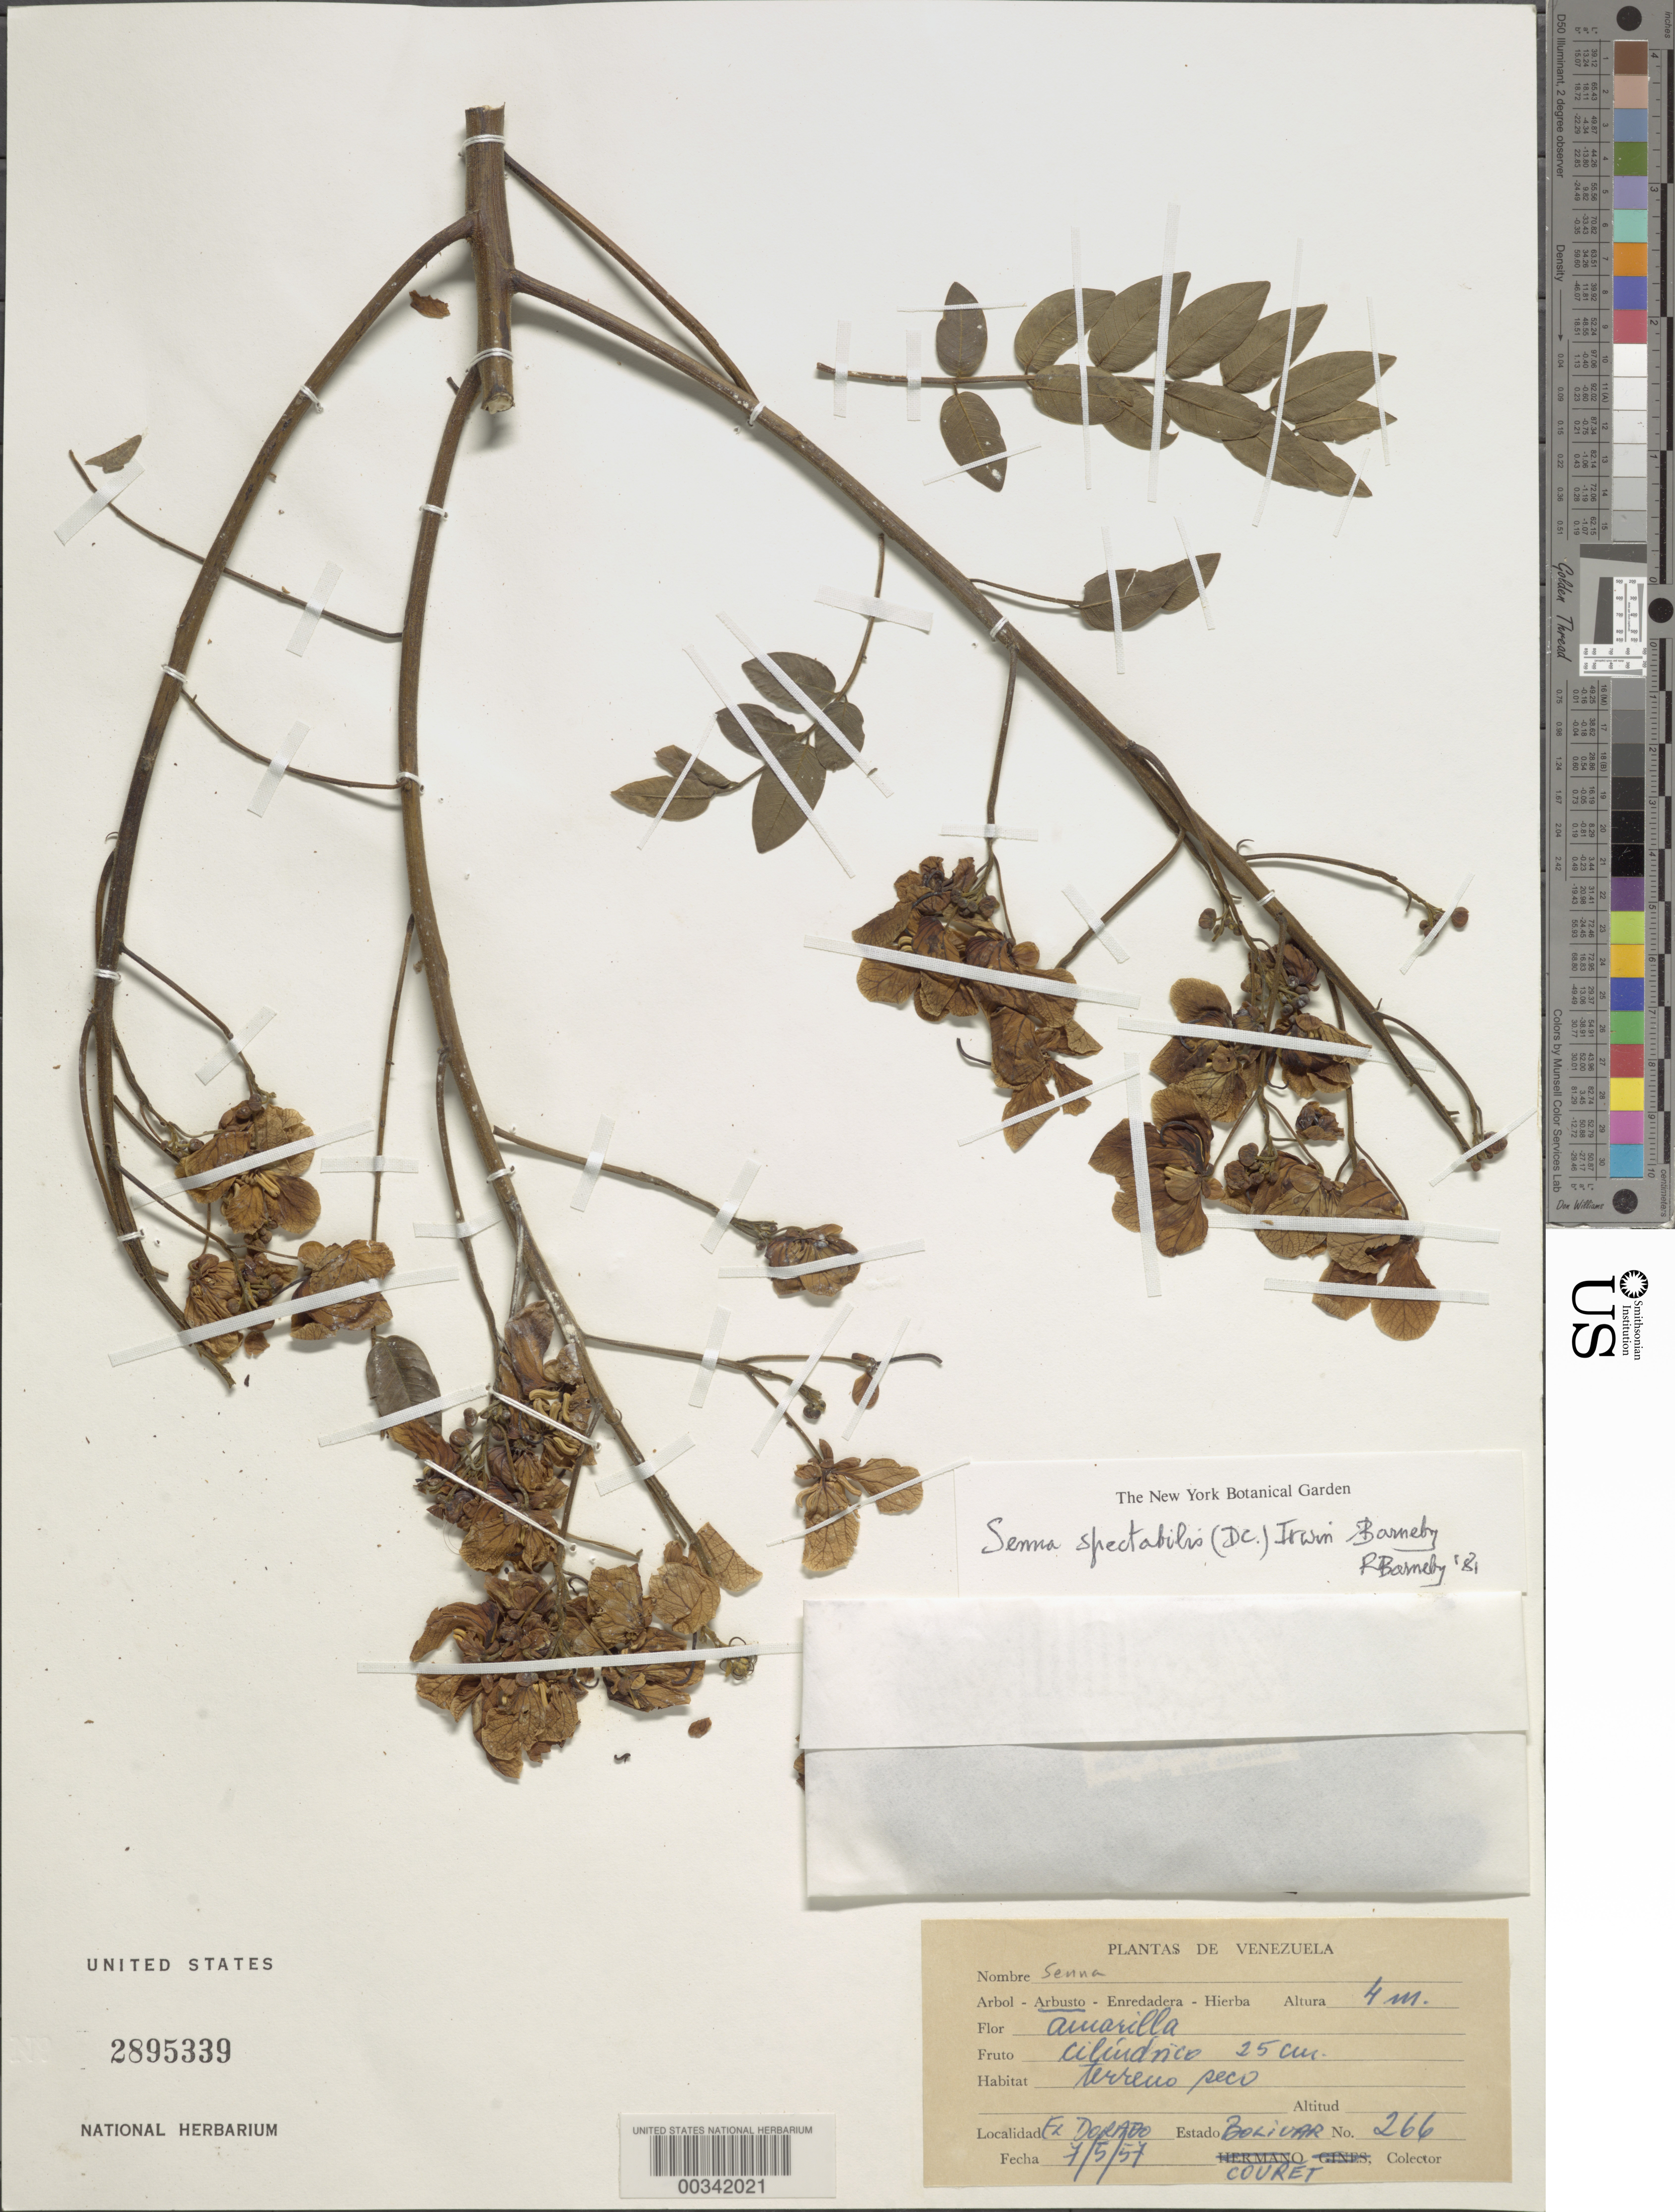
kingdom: Plantae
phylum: Tracheophyta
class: Magnoliopsida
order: Fabales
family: Fabaceae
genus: Senna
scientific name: Senna spectabilis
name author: (DC.) H.S. Irwin & Barneby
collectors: -. Couret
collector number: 266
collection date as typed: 07 May 1957 or 05 Jul 1957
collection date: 1957-05-07 or 1957-07-05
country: Venezuela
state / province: Bolivar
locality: El dorado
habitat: Terreno peco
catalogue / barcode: US 2895339